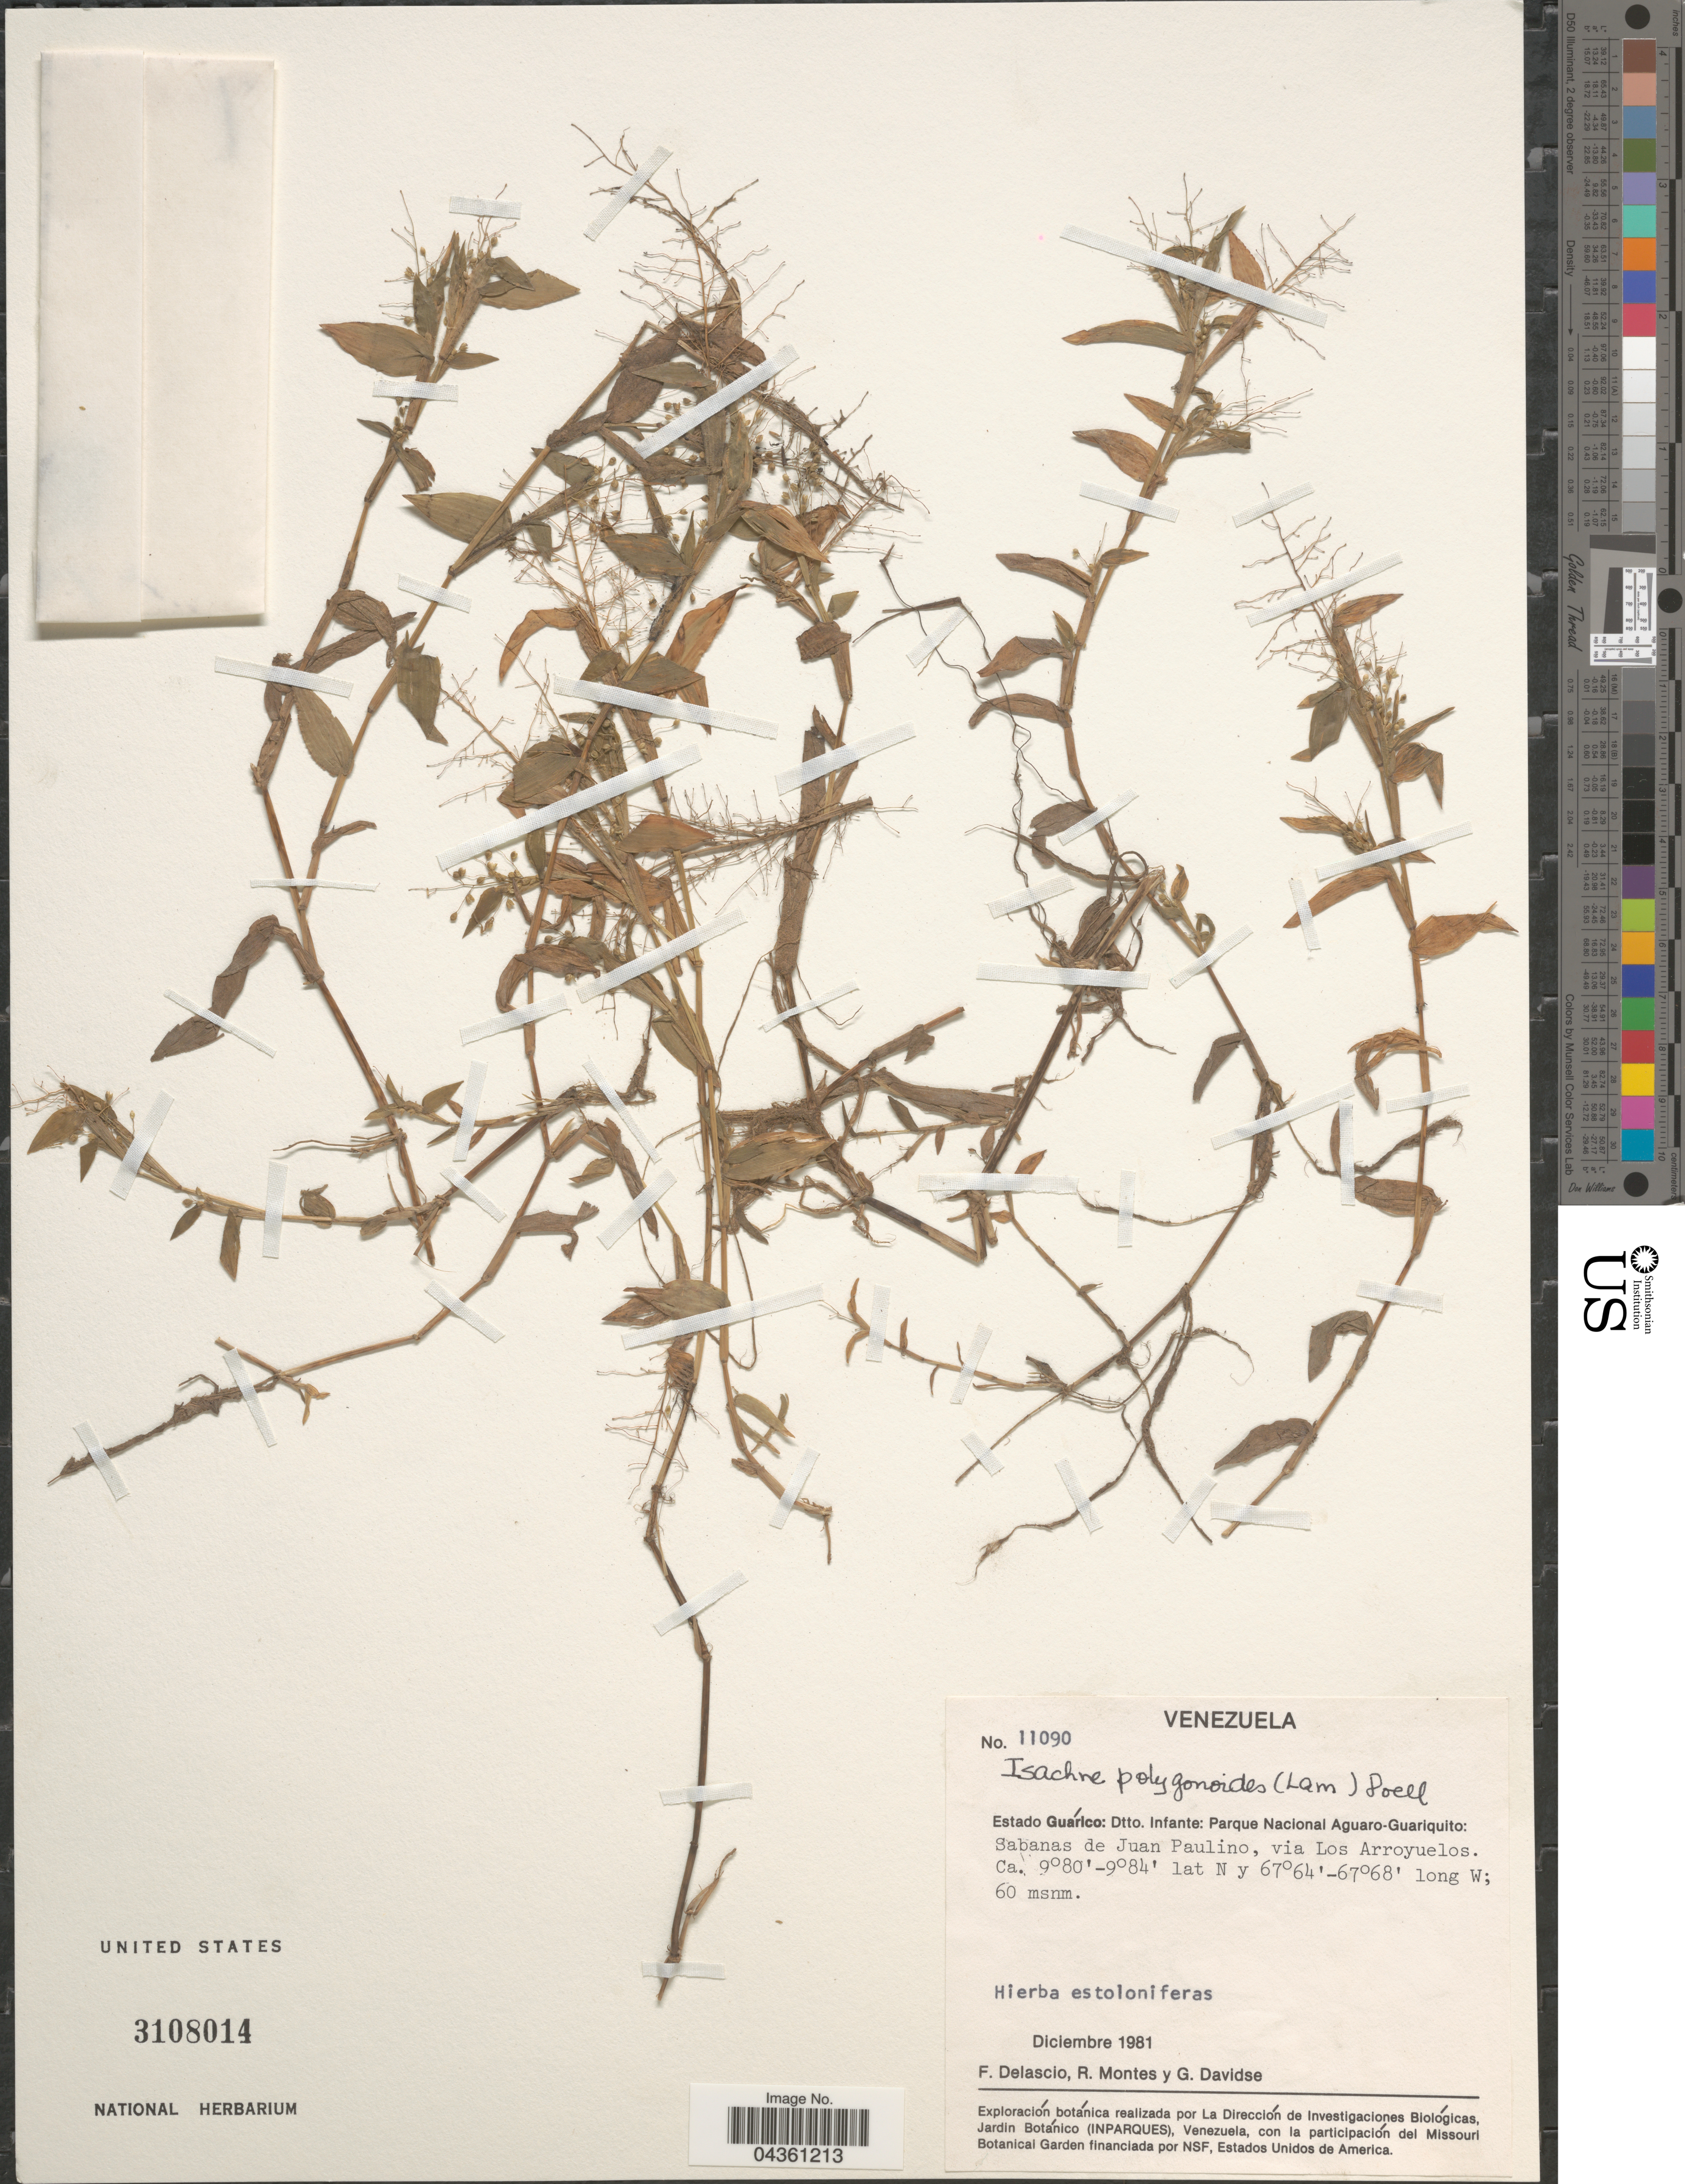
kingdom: Plantae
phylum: Tracheophyta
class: Liliopsida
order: Poales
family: Poaceae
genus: Isachne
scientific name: Isachne polygonoides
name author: (Lam.) Döll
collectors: F. Delascio C., R. Montes & G. Davidse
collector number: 11090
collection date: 1981-12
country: Venezuela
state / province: Guarico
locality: Dtto. Infante: Parque Nacional Aguaro-Guariquito: Sabanas de Juan Paulino, via Los Arroyuelos.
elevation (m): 60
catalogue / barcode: US 3108014